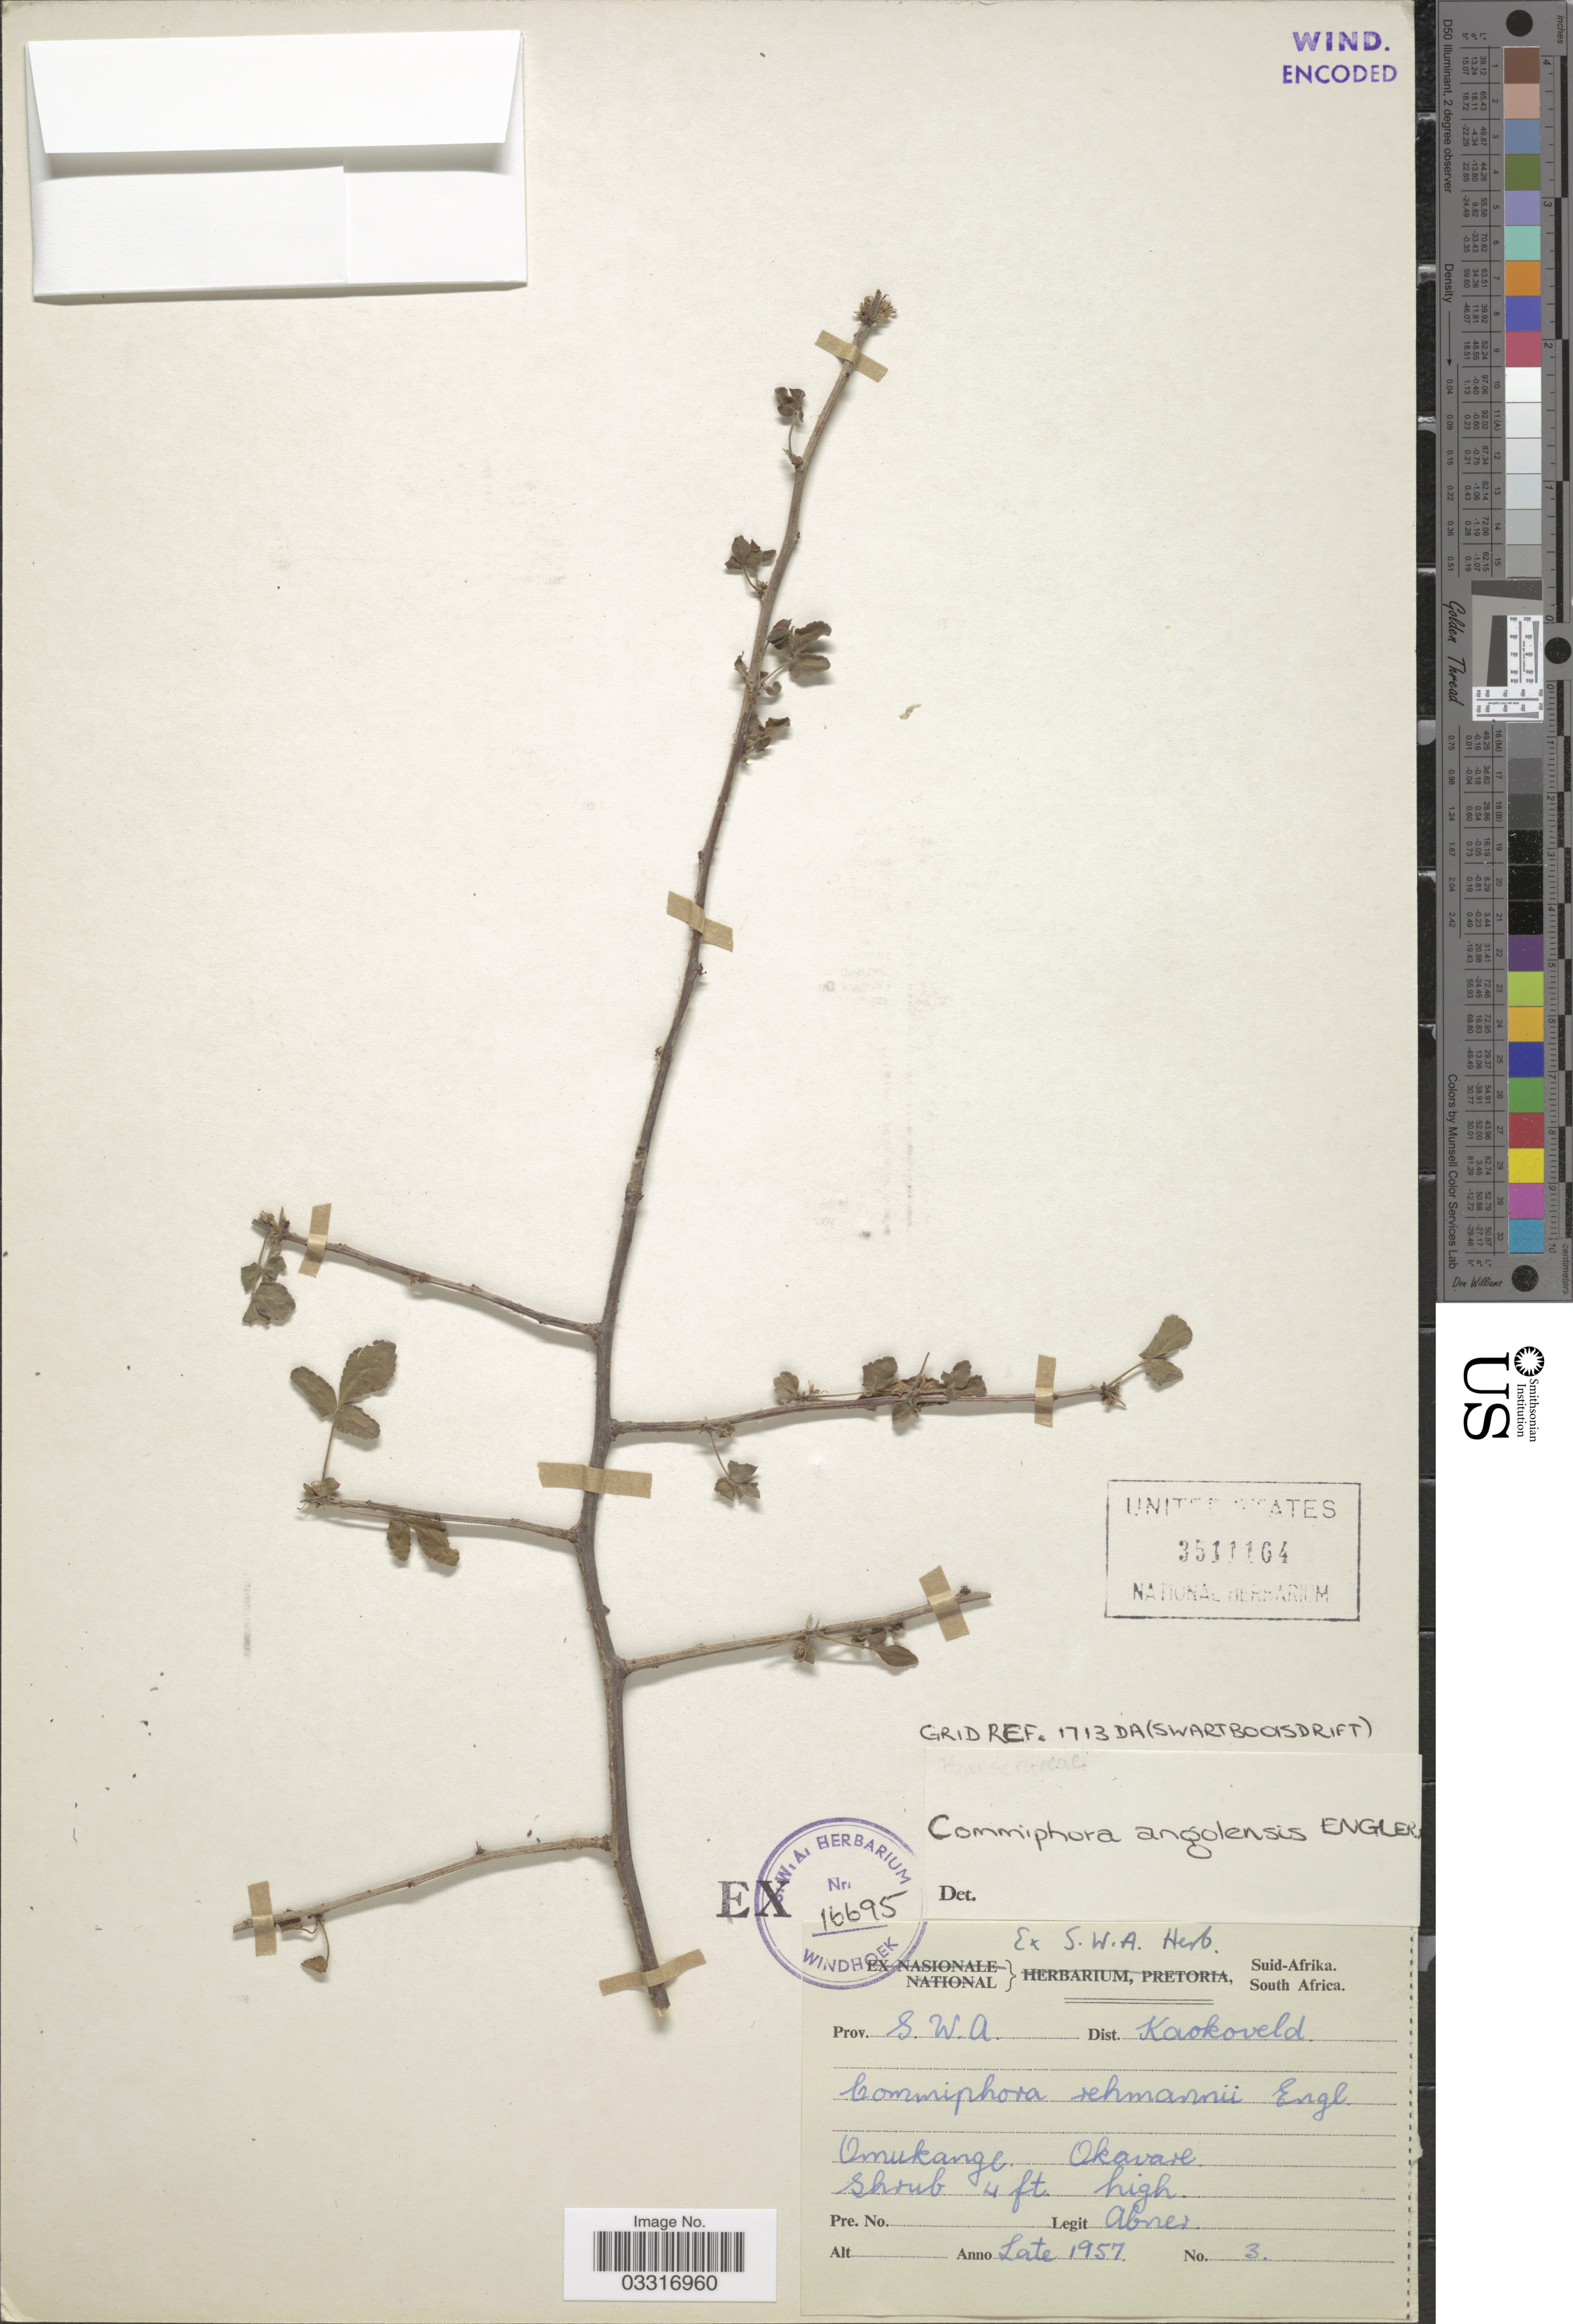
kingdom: Plantae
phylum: Tracheophyta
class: Magnoliopsida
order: Sapindales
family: Burseraceae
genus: Commiphora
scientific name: Commiphora angolensis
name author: Engl.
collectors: Abner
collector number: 3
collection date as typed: Late 1957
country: Namibia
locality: Prov. S.W.A., Dist. Kaokoveld.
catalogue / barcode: US 3511164